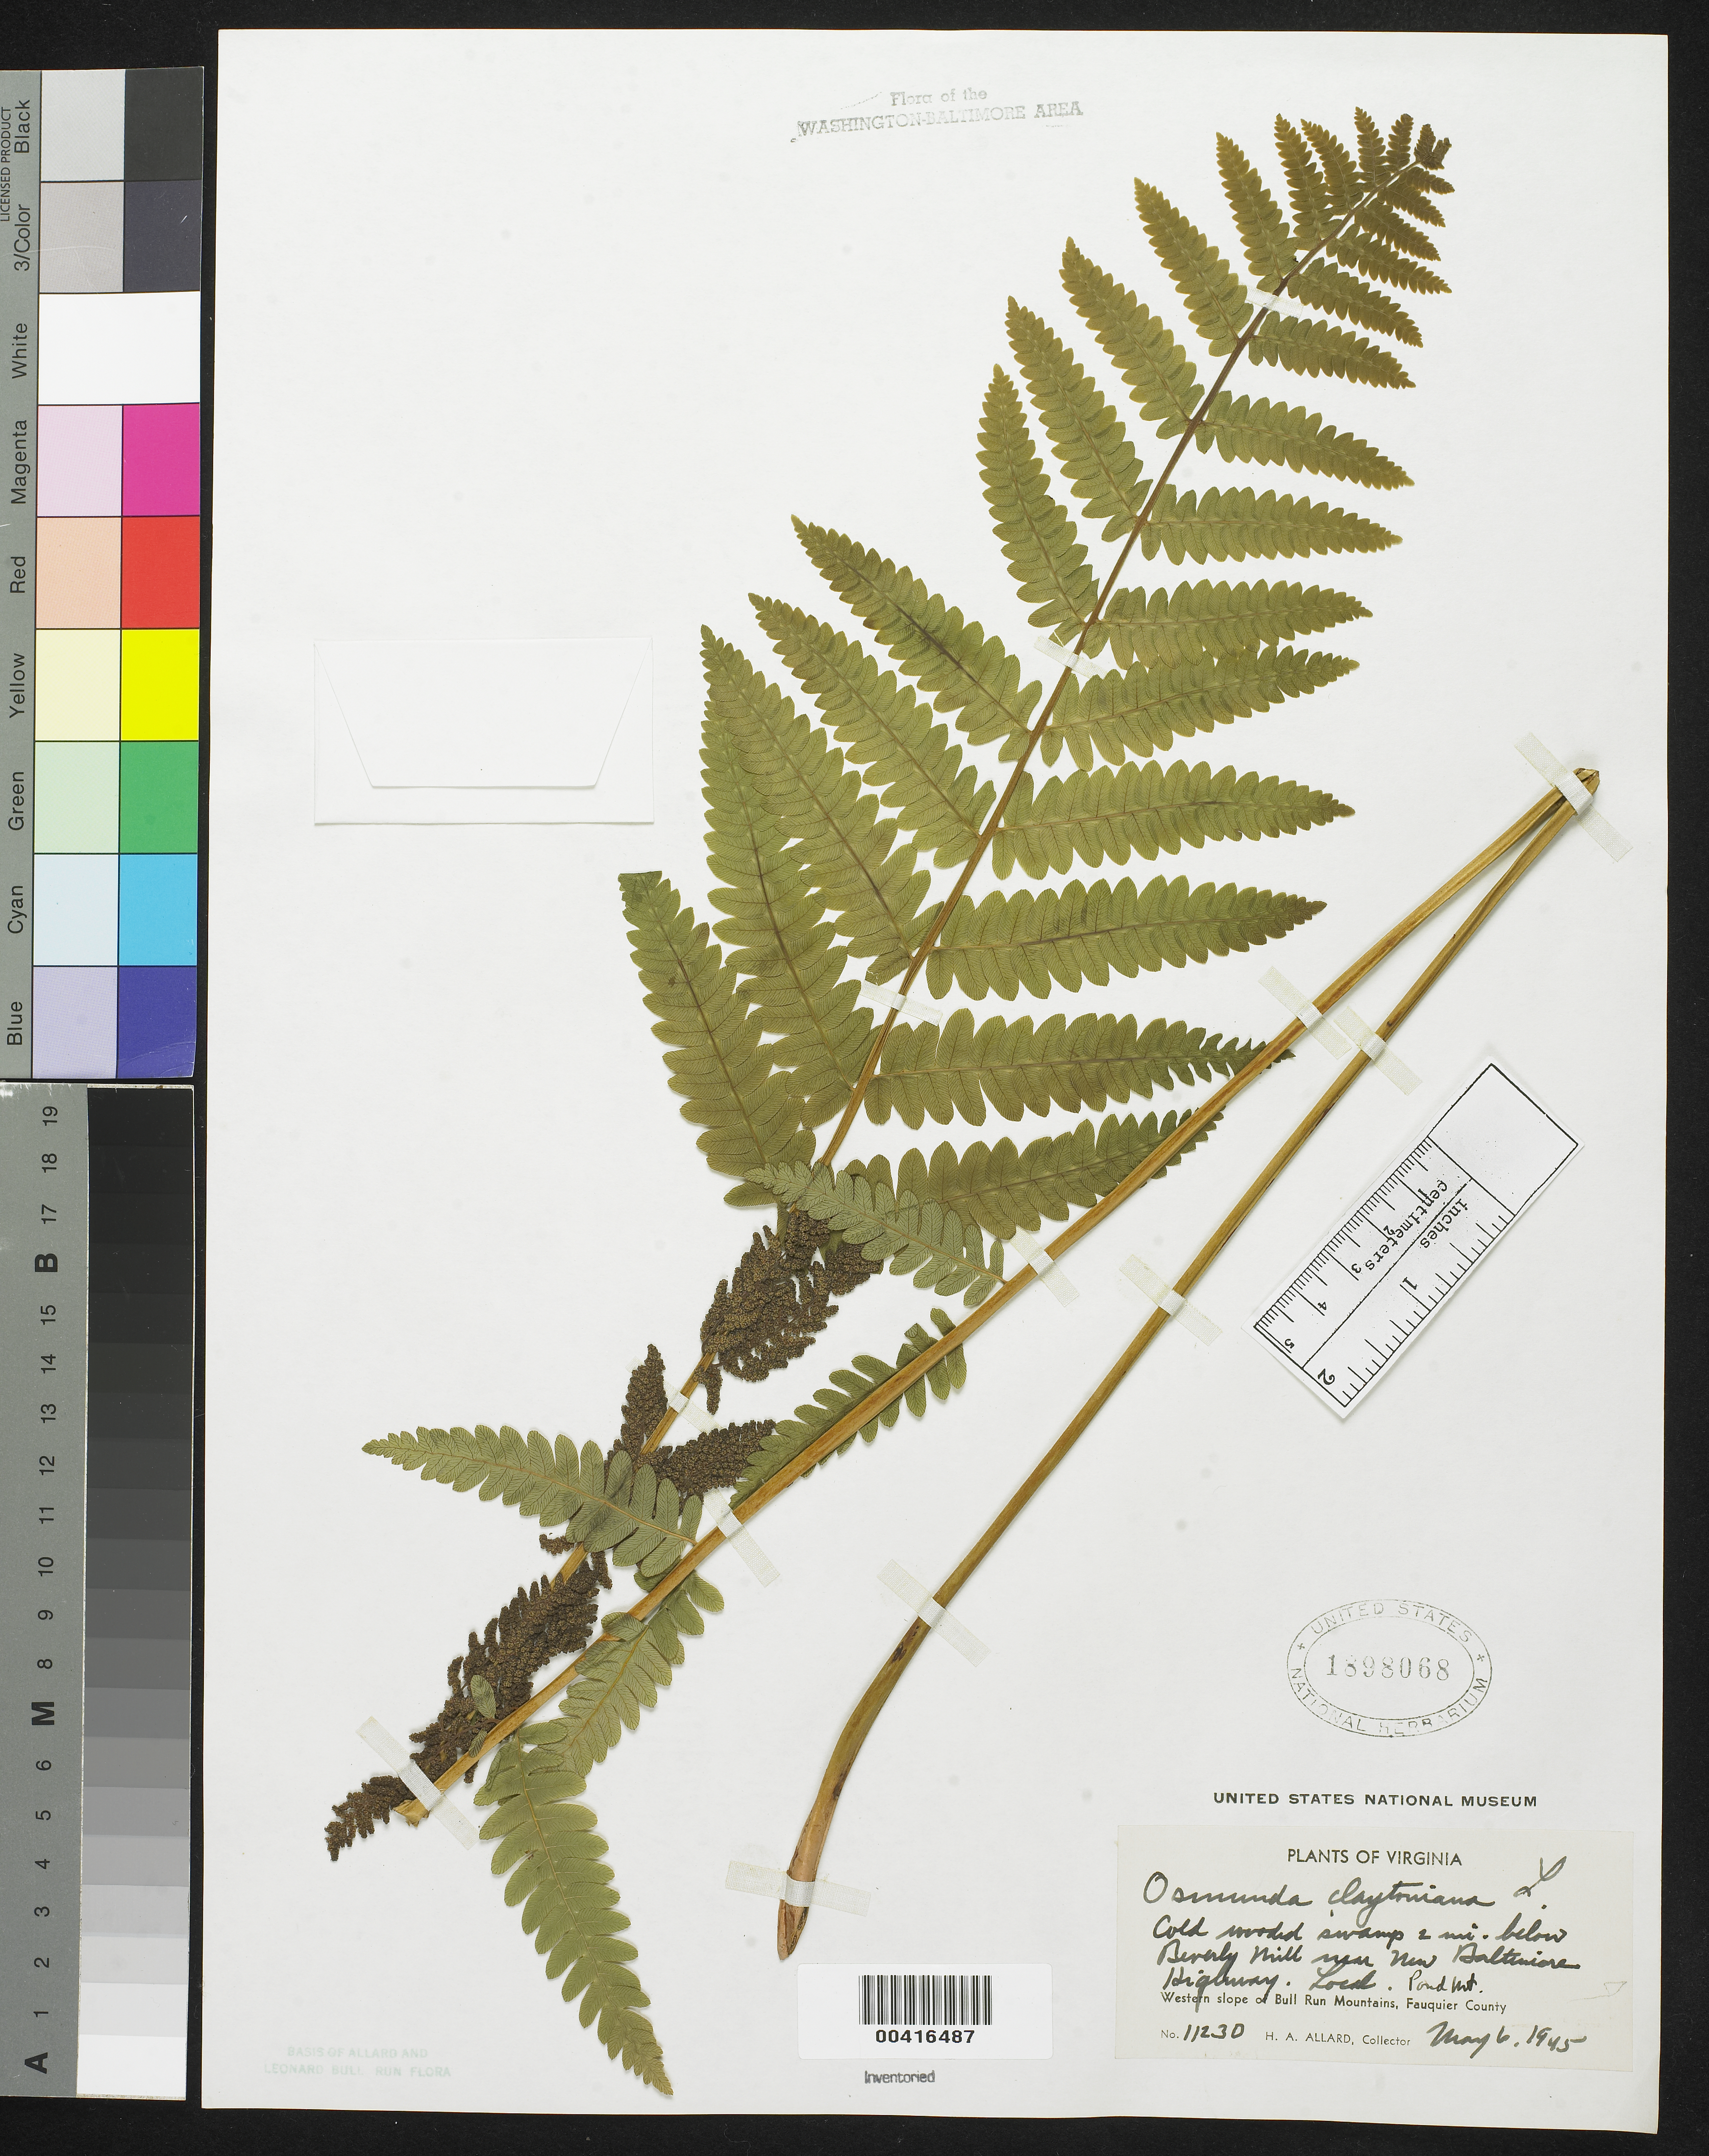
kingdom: Plantae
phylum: Tracheophyta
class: Polypodiopsida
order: Osmundales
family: Osmundaceae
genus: Osmunda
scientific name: Osmunda claytoniana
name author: (L.) Tagawa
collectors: H. A. Allard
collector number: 11230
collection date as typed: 06 May 1945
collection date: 1945-05-06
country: United States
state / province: Virginia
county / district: Fauquier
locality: Below Beverly Mill, near New Baltimore Highway, Pond Mountain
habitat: Cold wooded swamp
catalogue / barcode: US 1898068